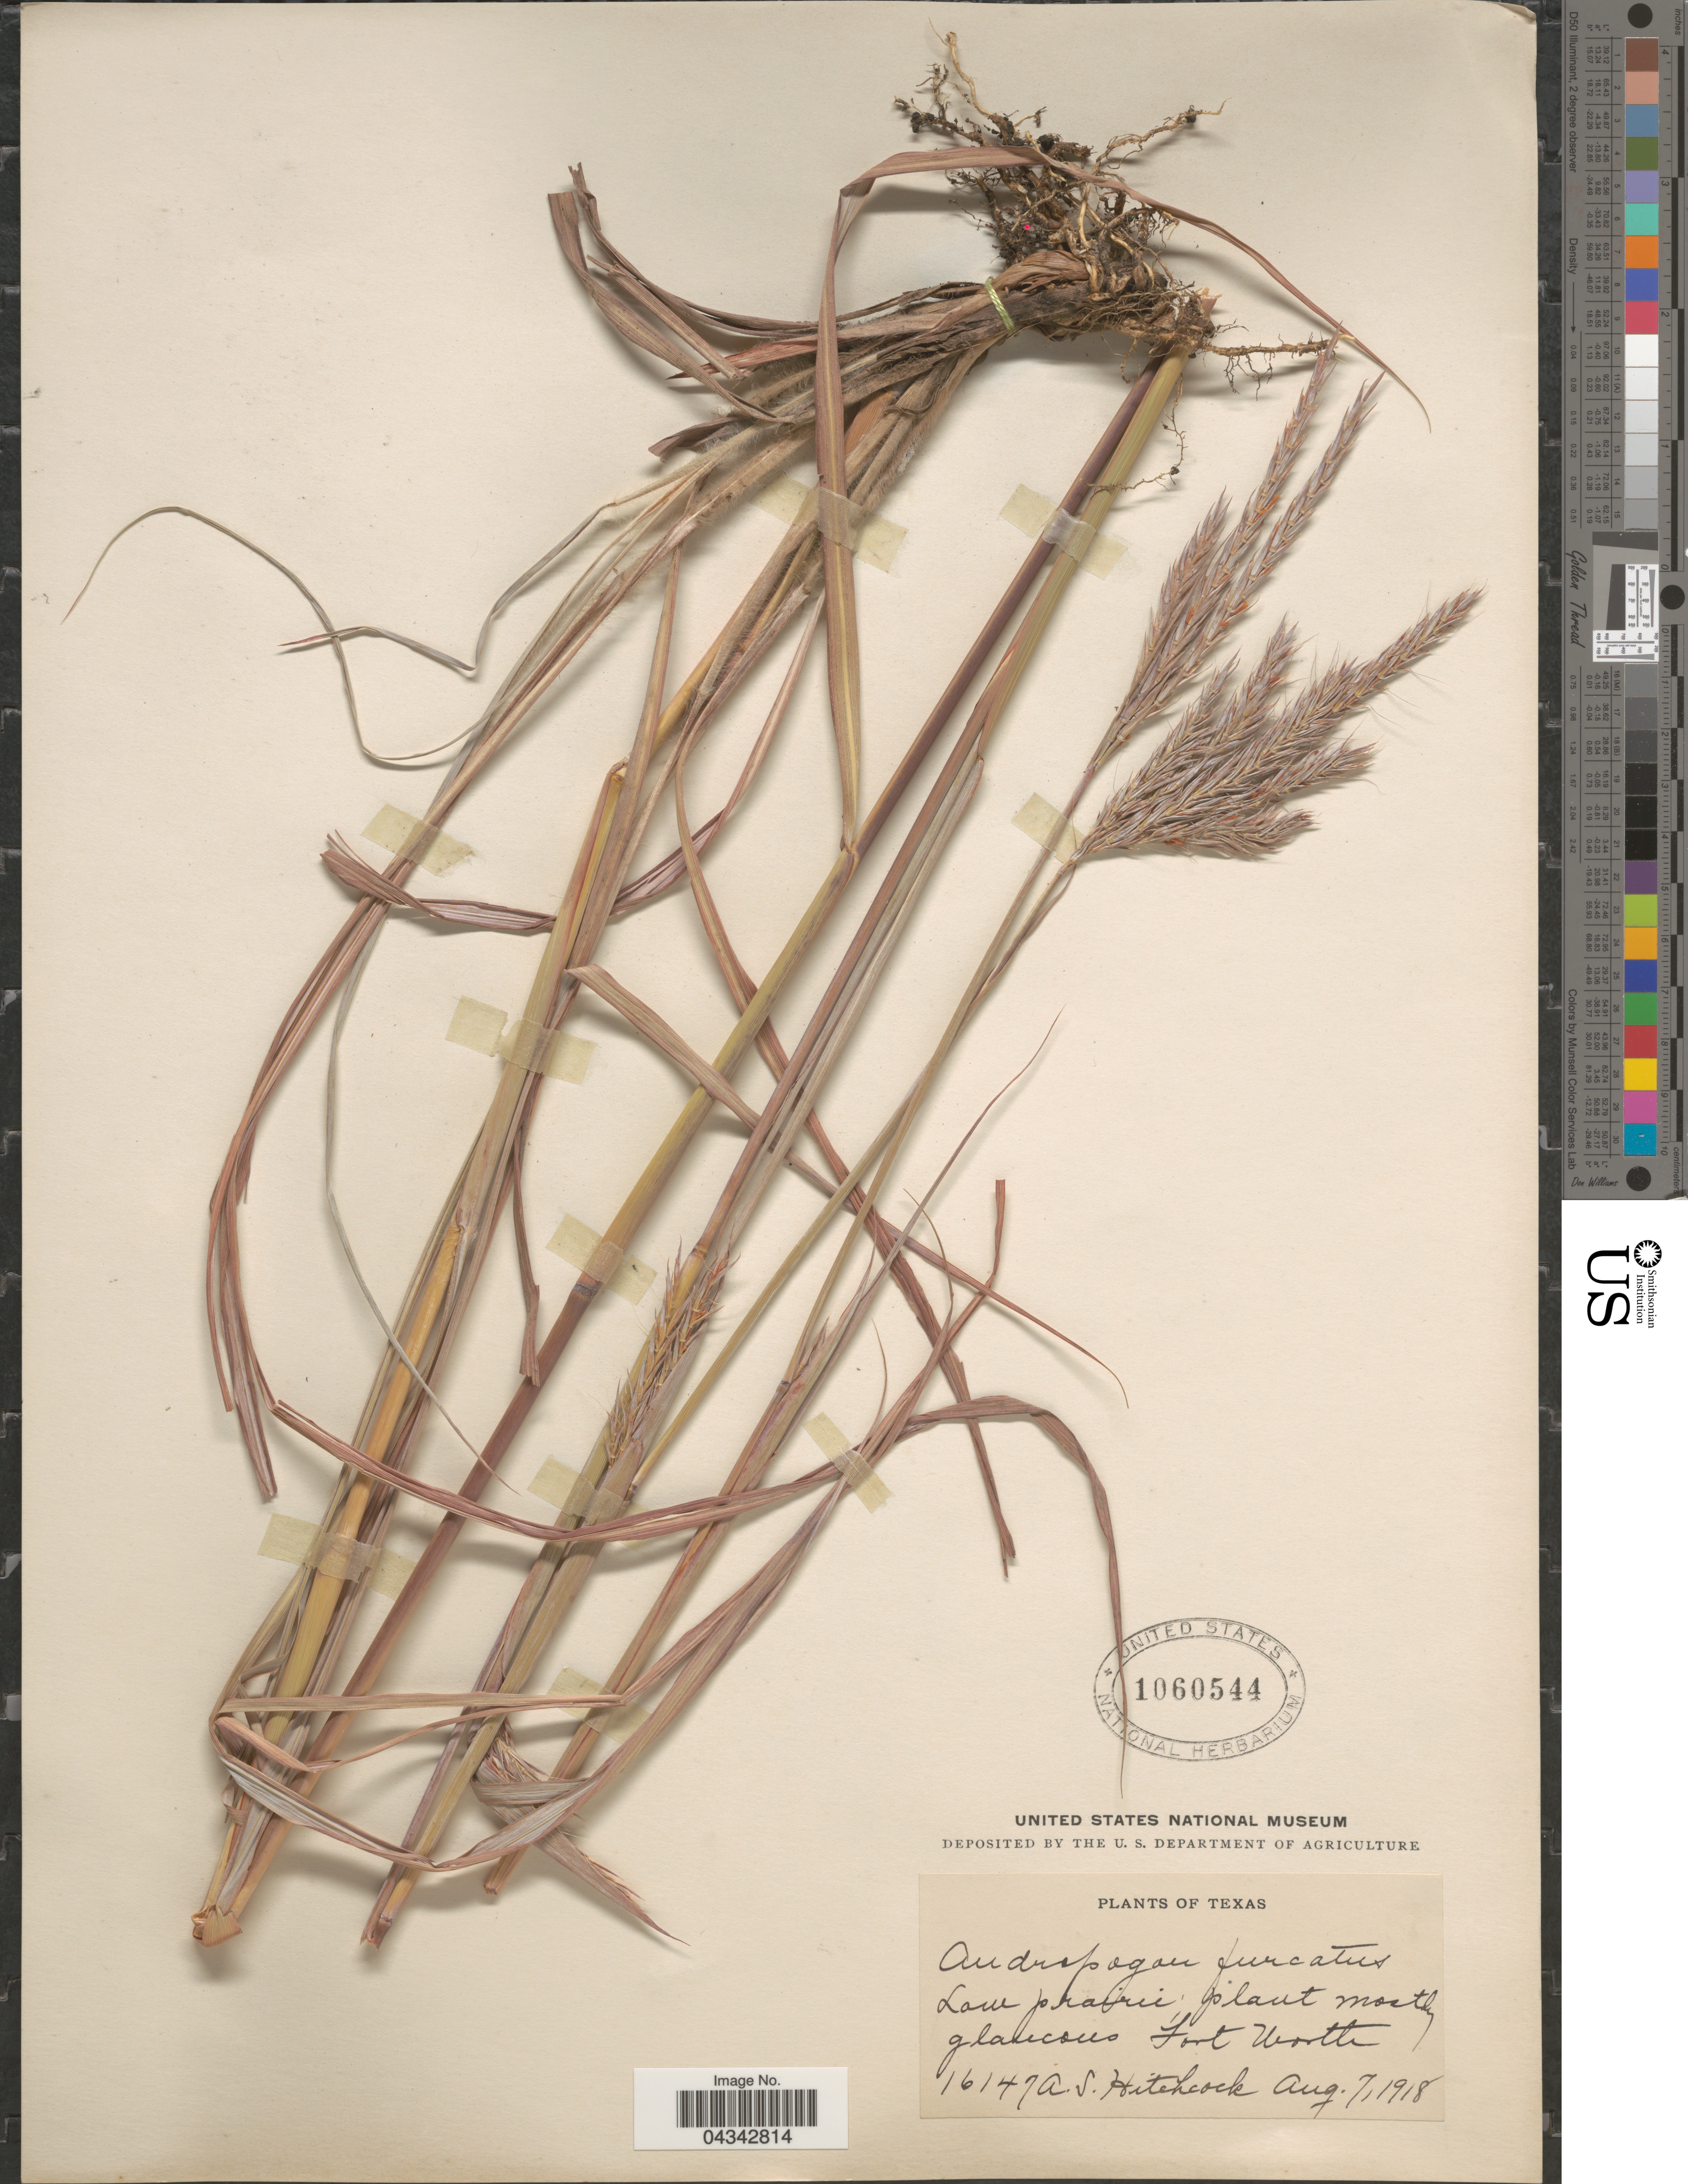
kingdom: Plantae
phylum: Tracheophyta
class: Liliopsida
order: Poales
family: Poaceae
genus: Andropogon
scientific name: Andropogon gerardii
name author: Vitman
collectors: A. S. Hitchcock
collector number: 16147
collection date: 1918-08-07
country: United States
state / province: Texas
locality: Fort Worth.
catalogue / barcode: US 1060544